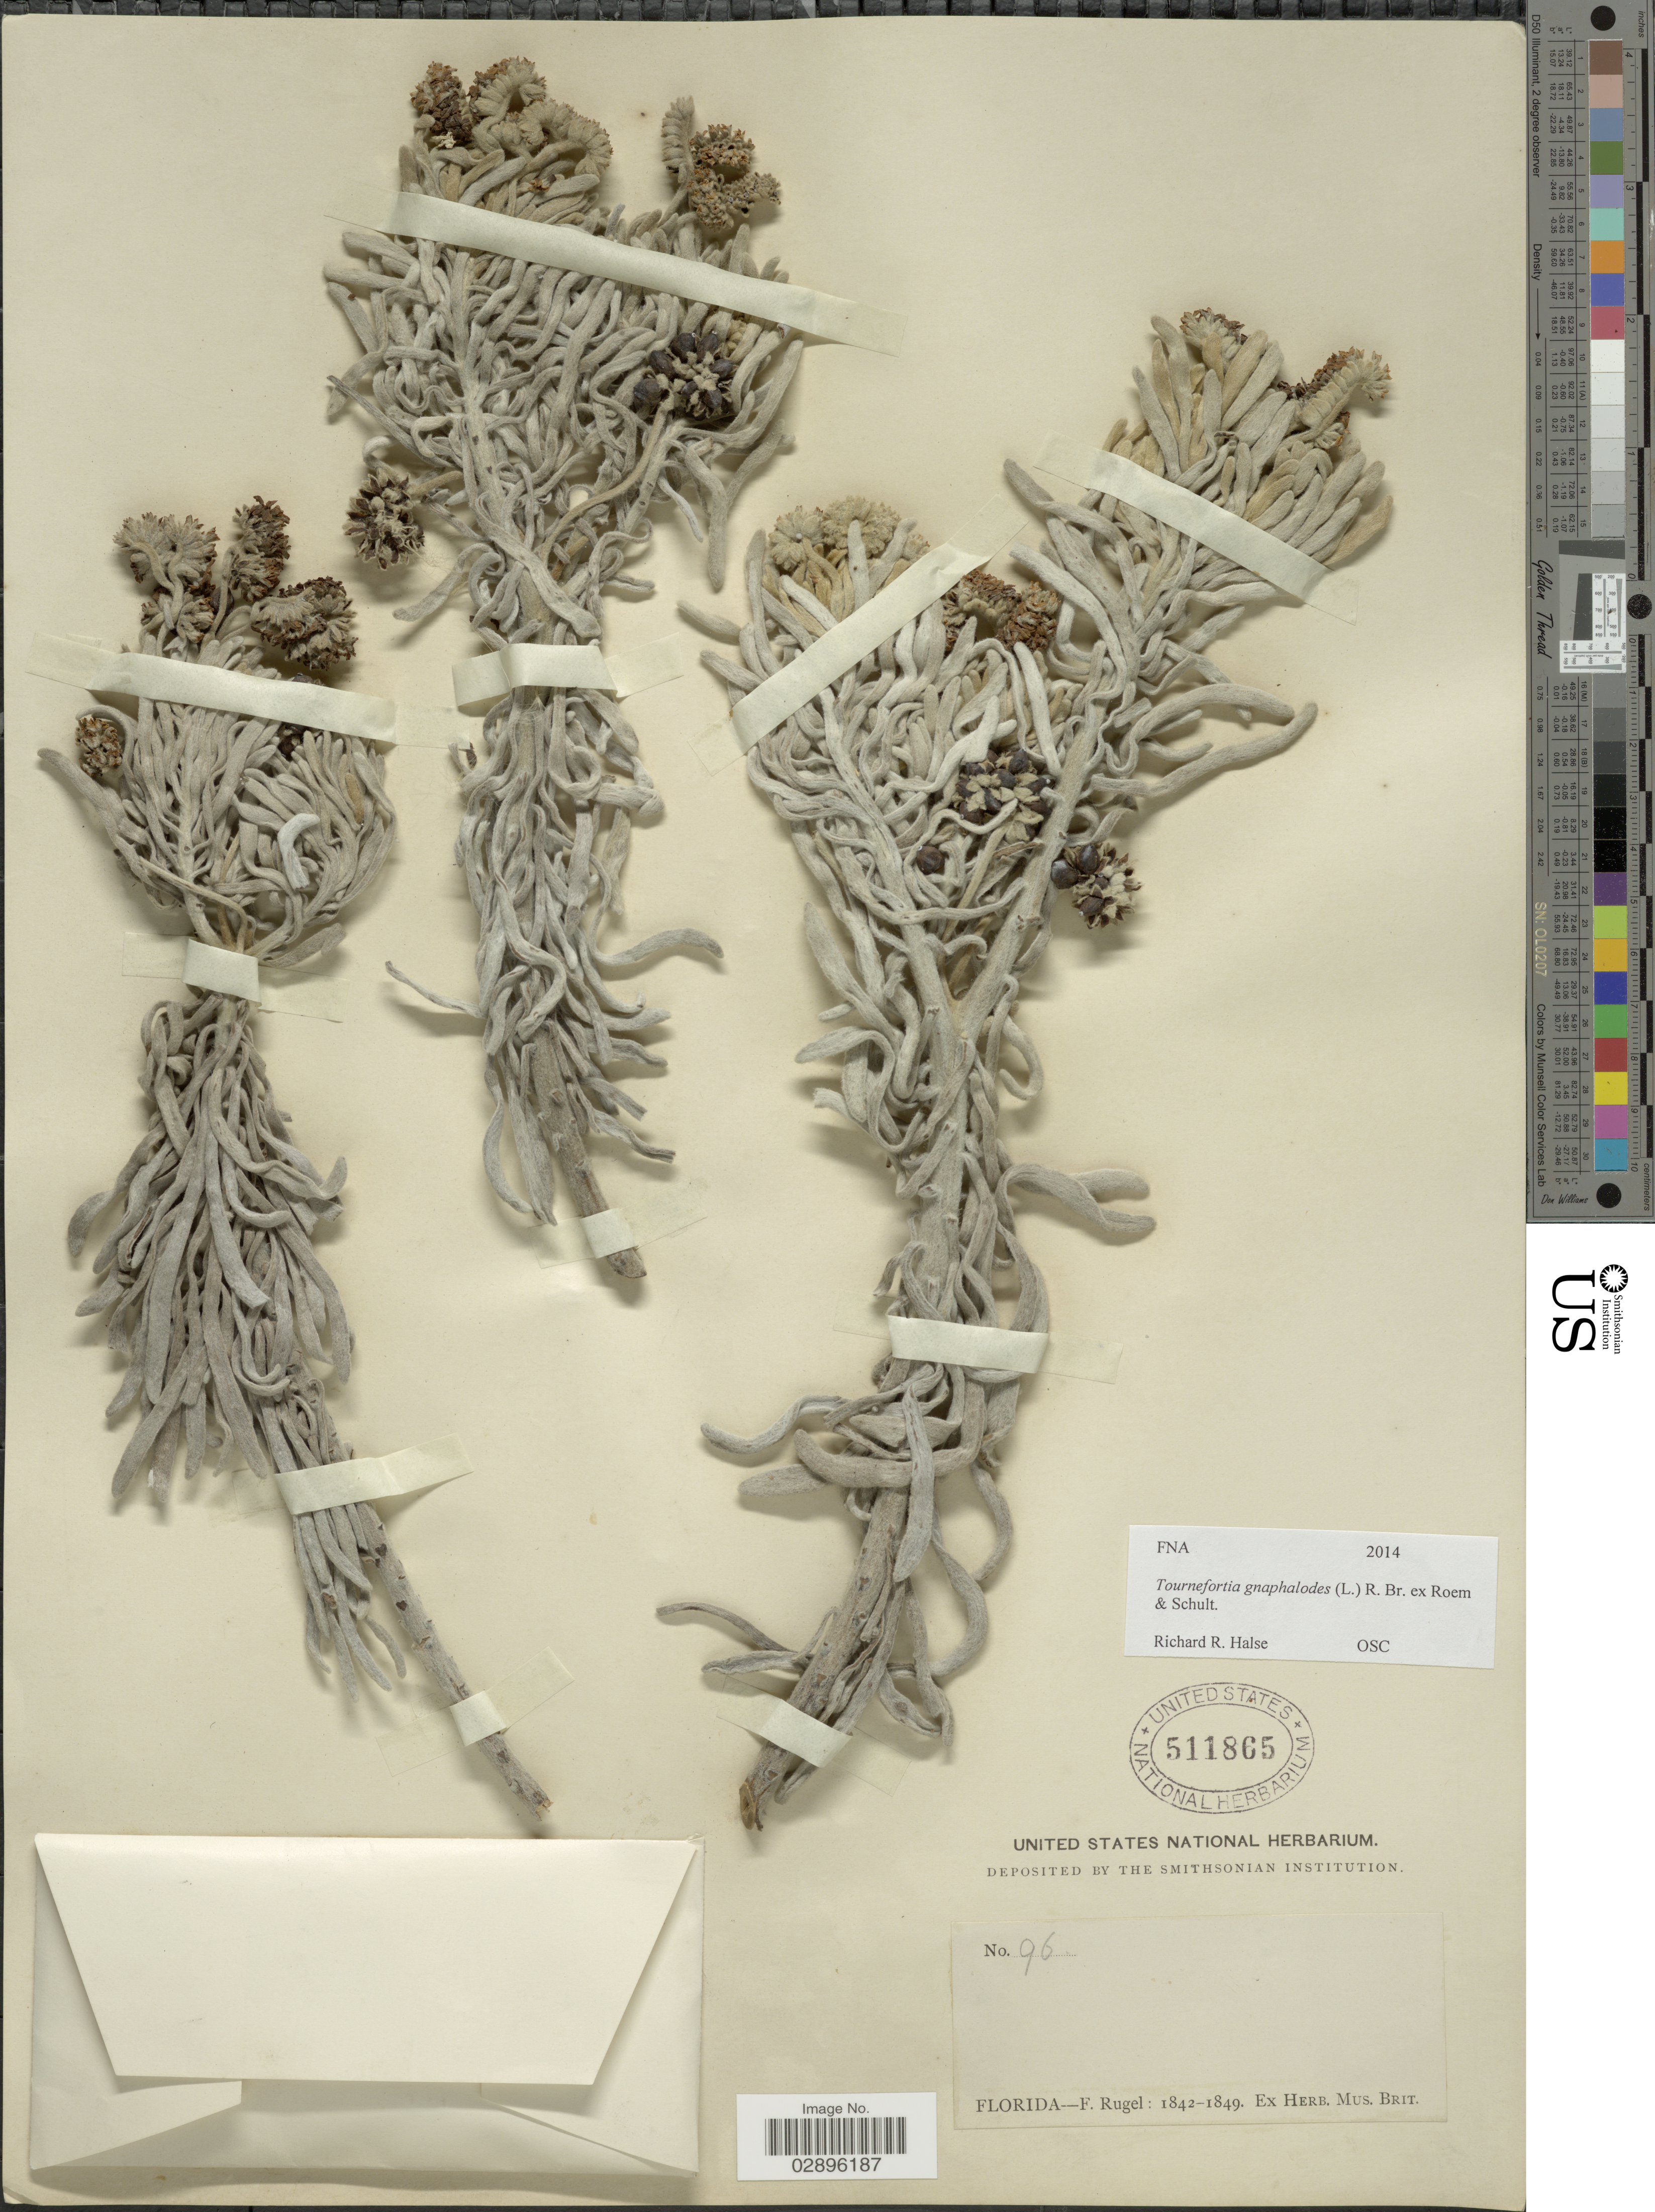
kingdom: Plantae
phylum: Tracheophyta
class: Magnoliopsida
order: Boraginales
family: Heliotropiaceae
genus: Tournefortia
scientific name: Tournefortia gnaphalodes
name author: (L.) R. Br. ex Roem. & Schult.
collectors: F. Rugel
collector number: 96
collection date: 1842/1849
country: United States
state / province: Florida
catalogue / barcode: US 511865